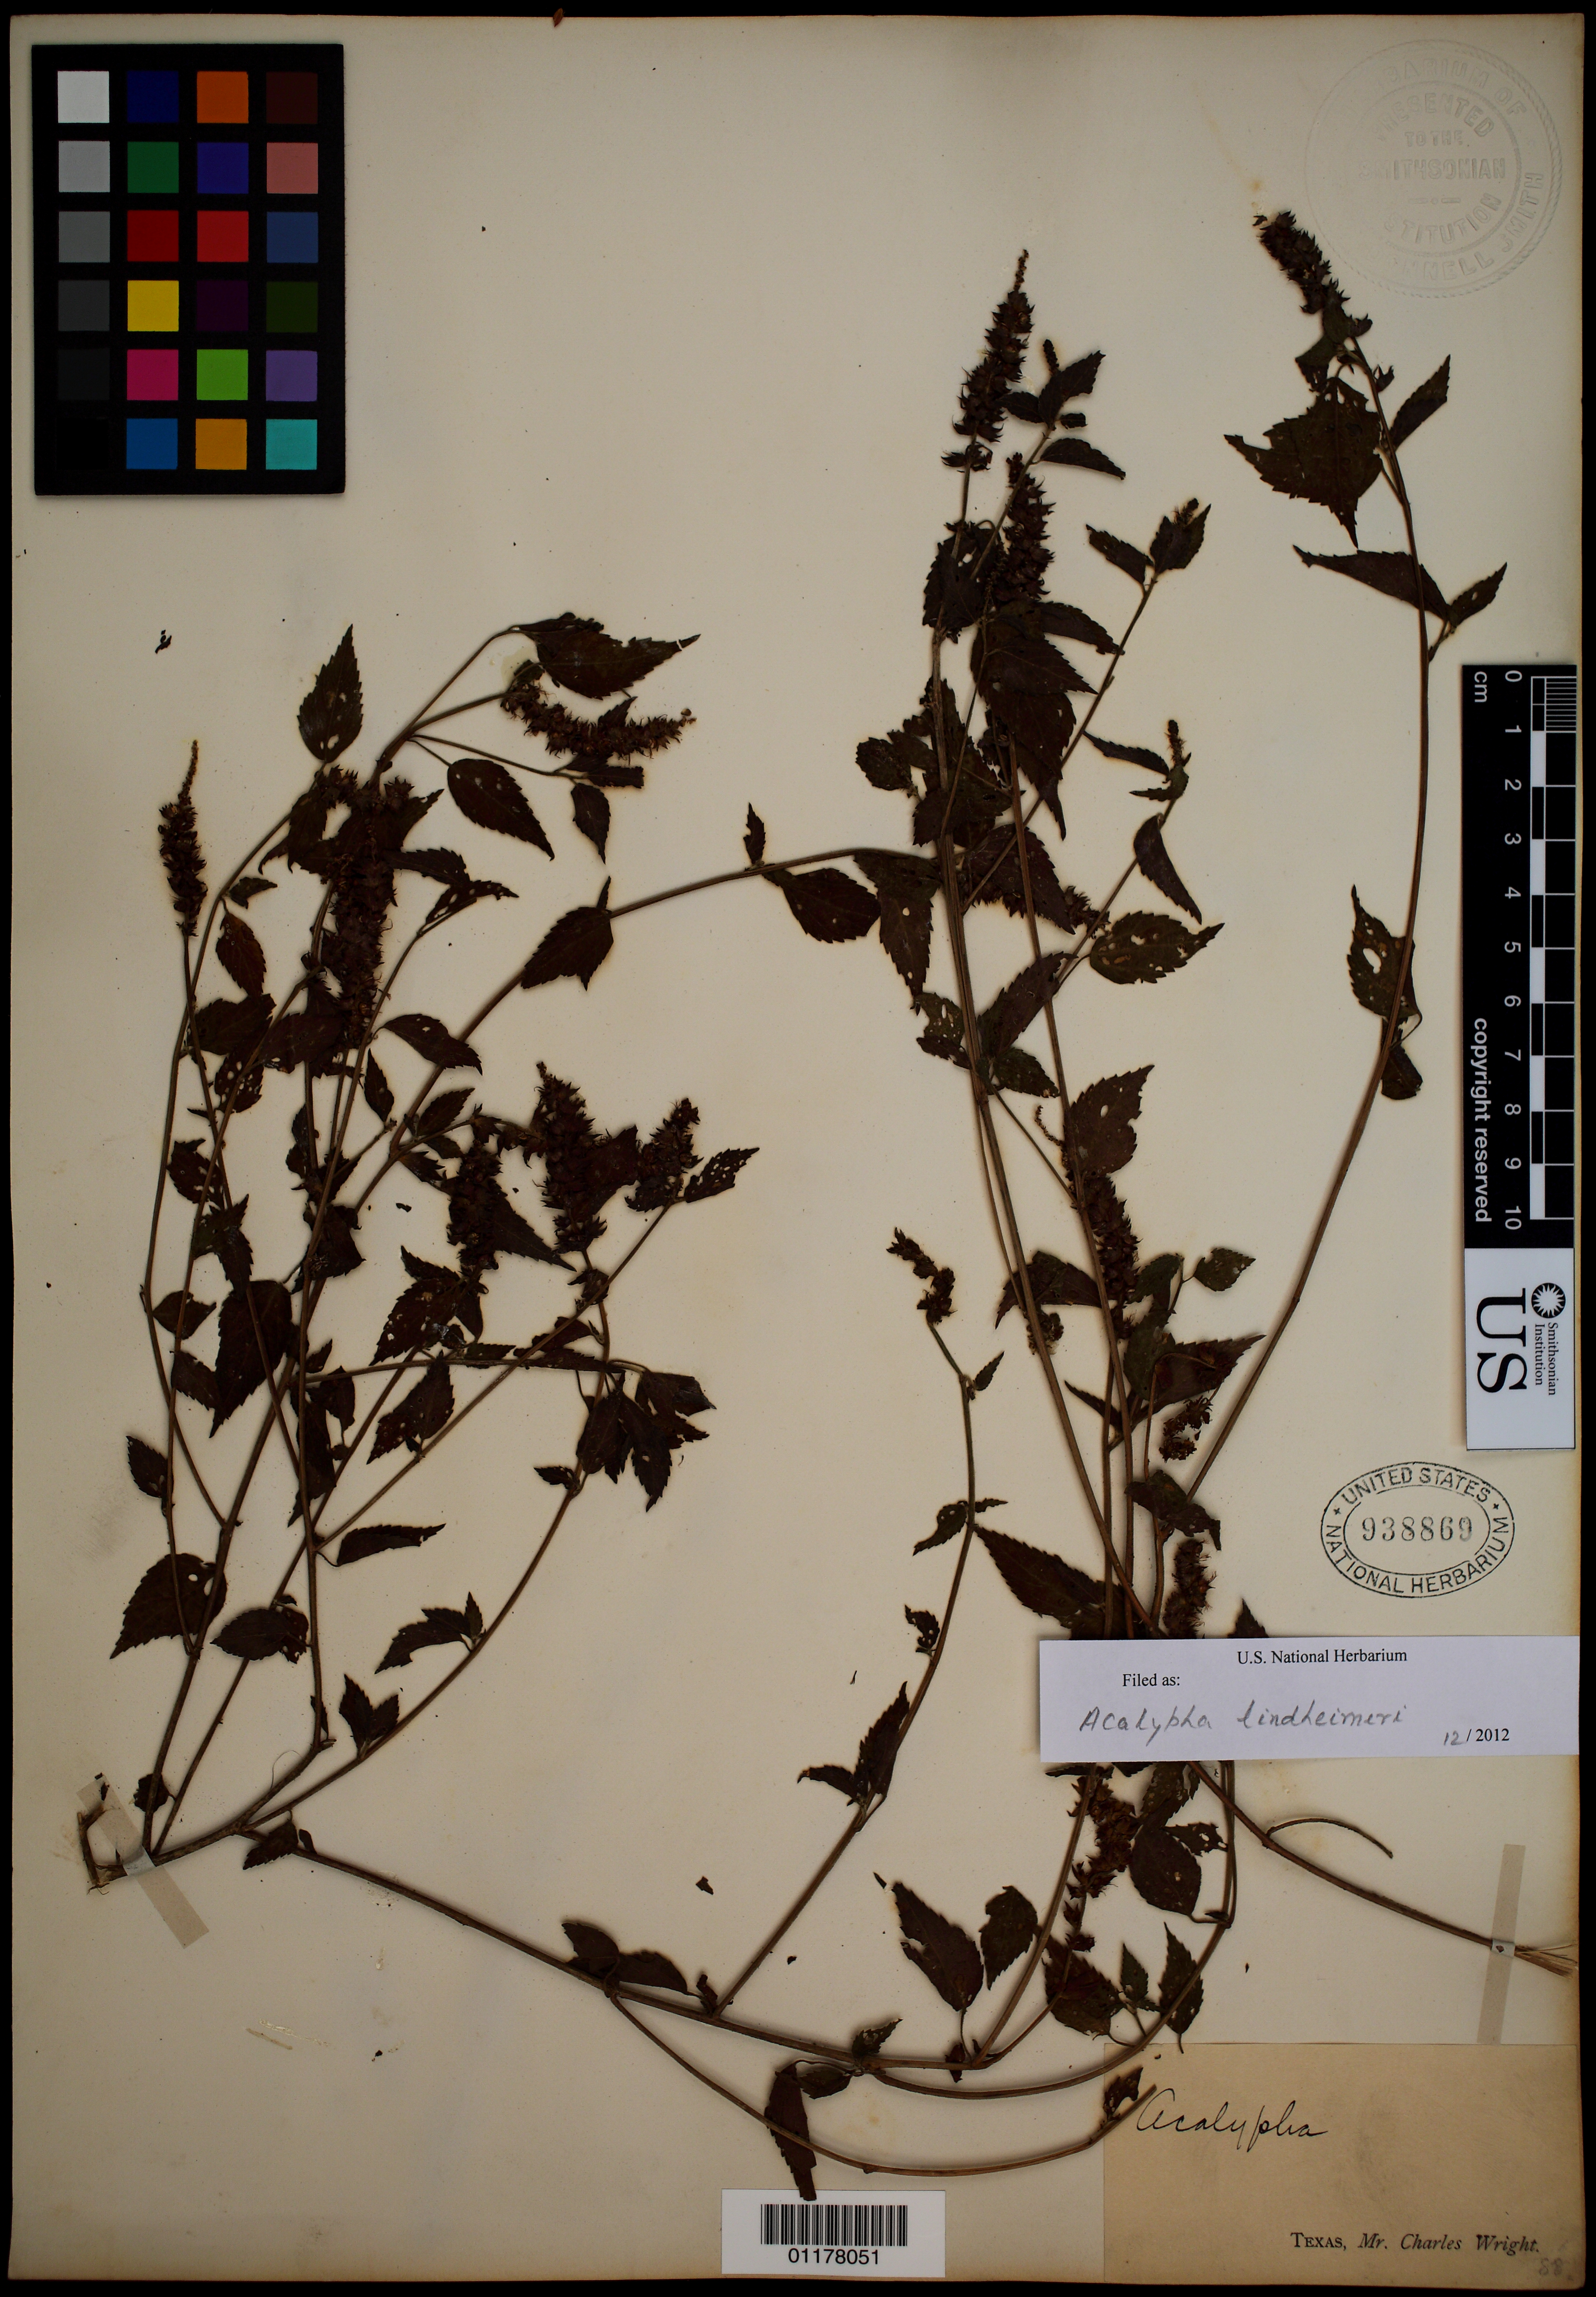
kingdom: Plantae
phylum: Tracheophyta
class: Magnoliopsida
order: Malpighiales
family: Euphorbiaceae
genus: Acalypha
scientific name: Acalypha lindheimeri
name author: Müll. Arg.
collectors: C. Wright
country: United States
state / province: Texas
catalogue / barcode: US 938869